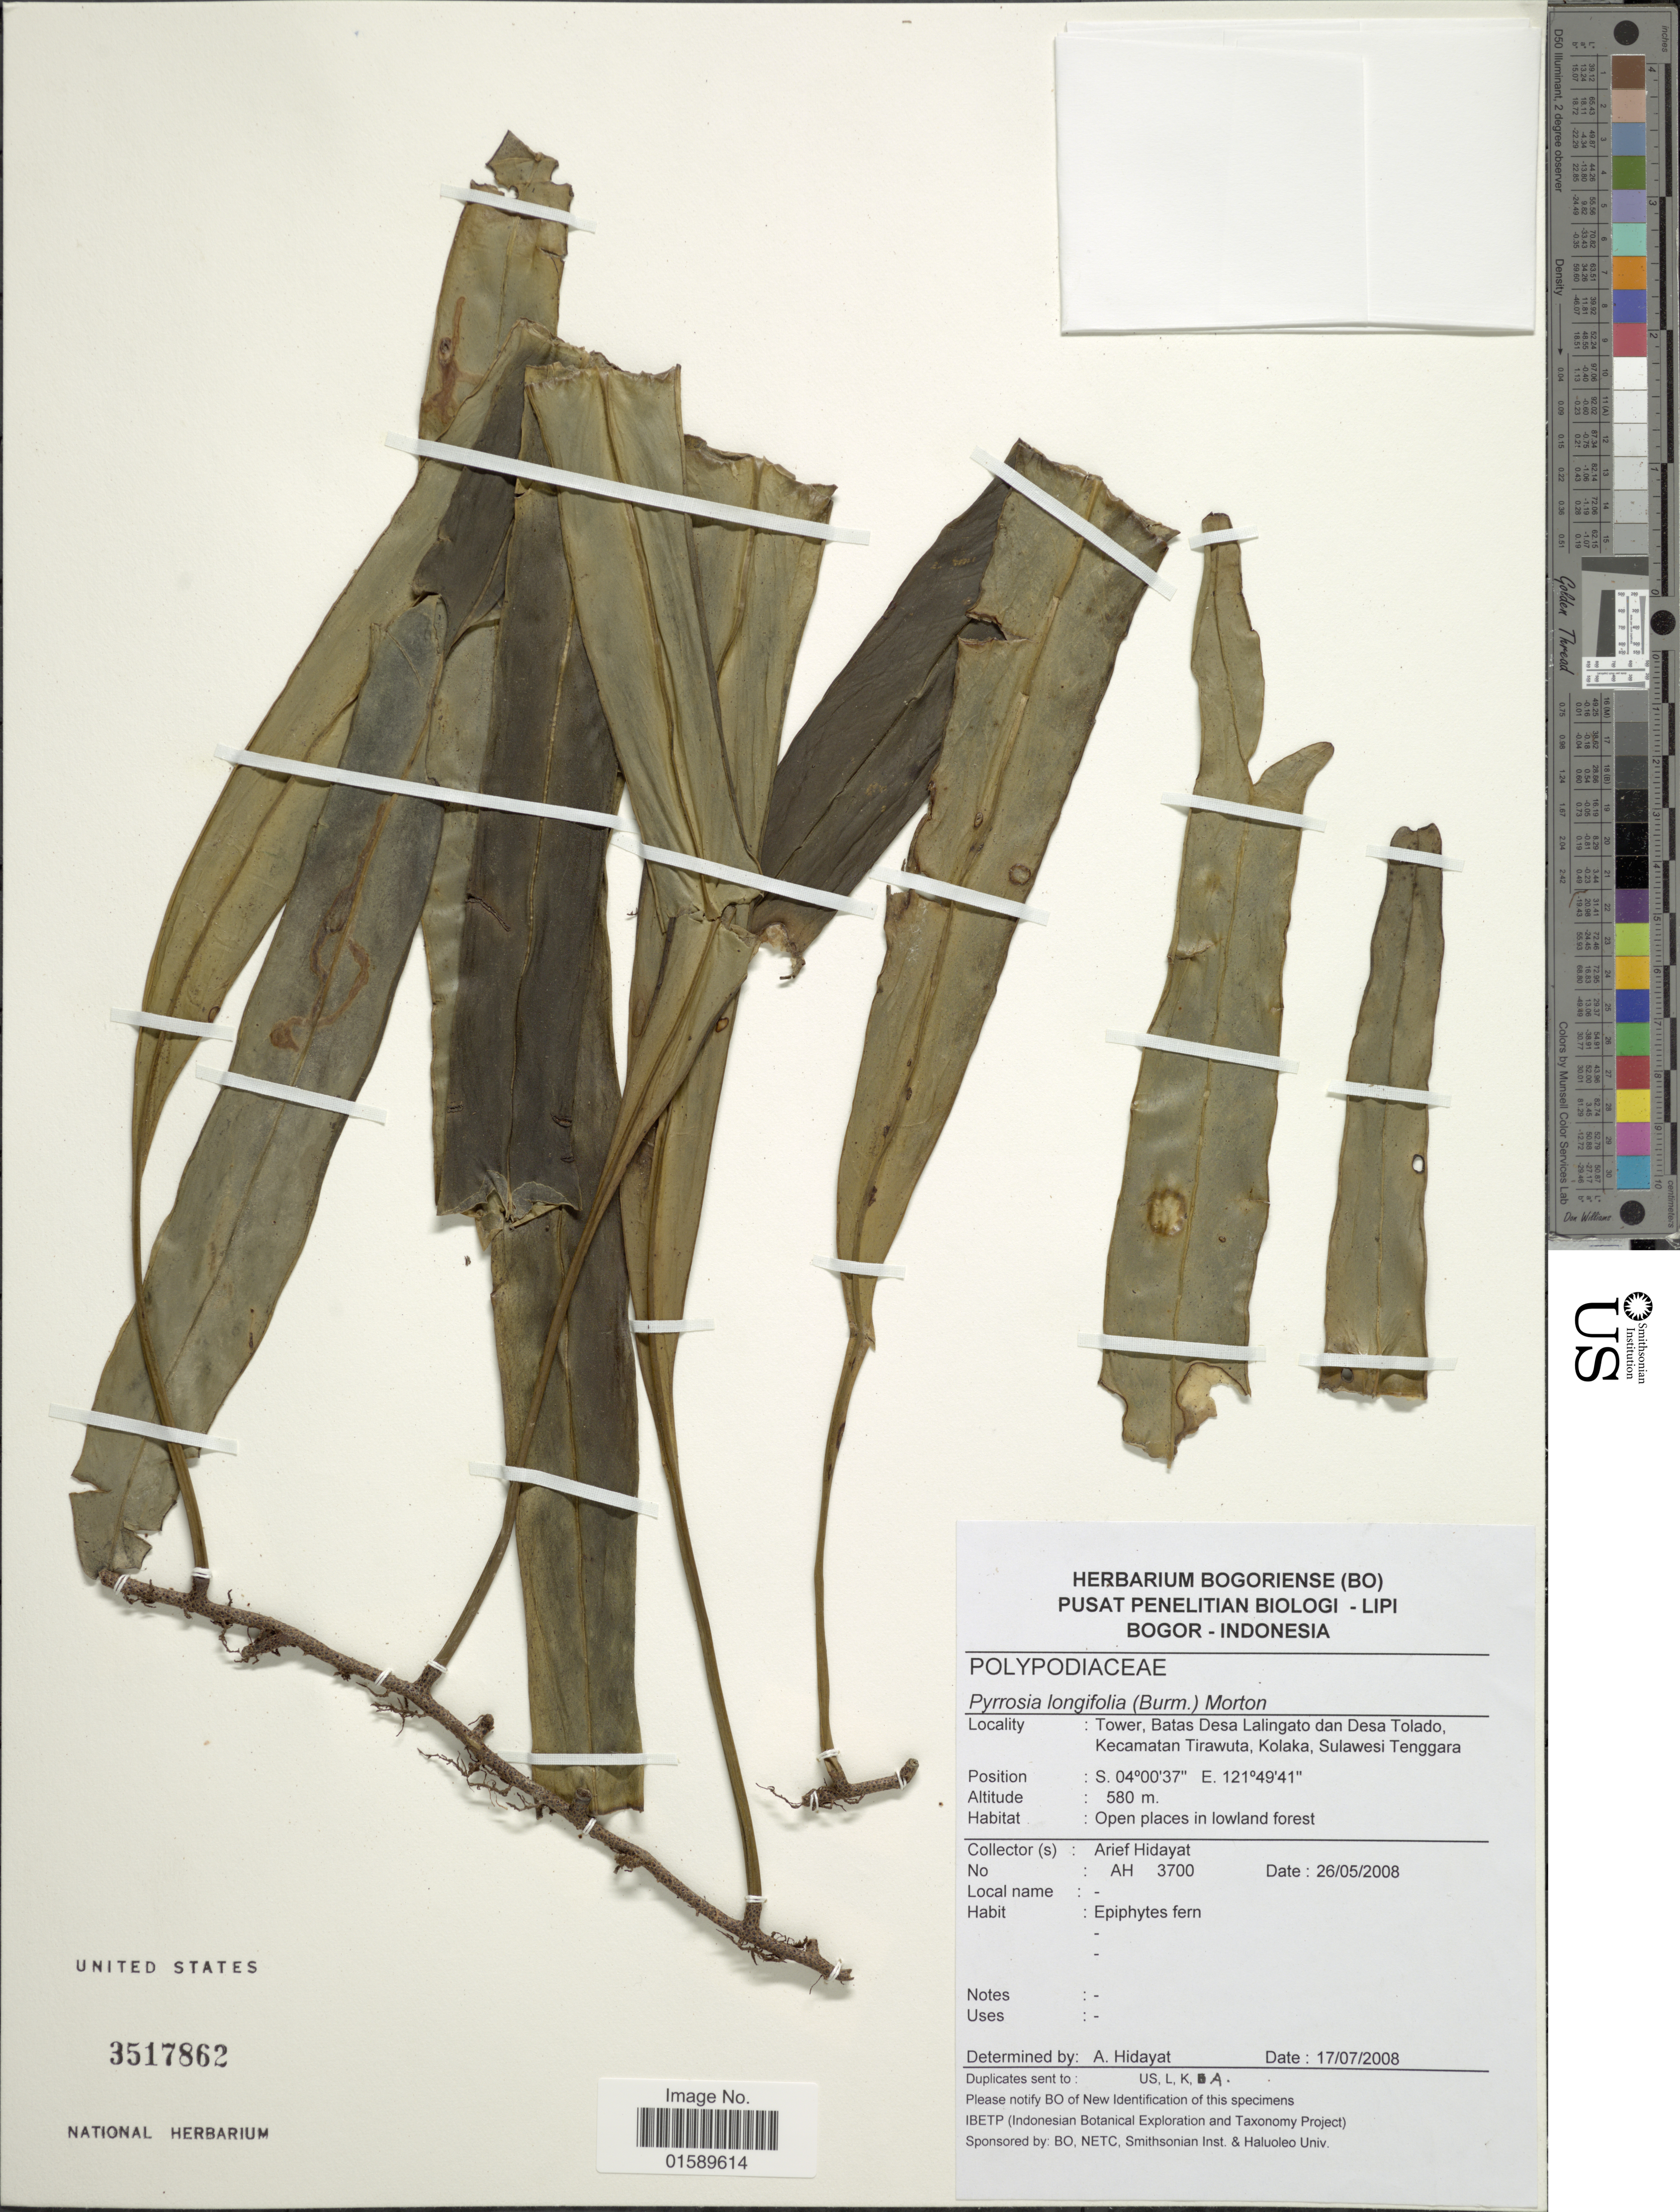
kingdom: Plantae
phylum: Tracheophyta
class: Polypodiopsida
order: Polypodiales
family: Polypodiaceae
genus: Pyrrosia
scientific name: Pyrrosia longifolia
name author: (Burm. f.) C.V. Morton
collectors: A. Hidayat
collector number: AH3700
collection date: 2008-05-26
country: Indonesia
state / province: Sulawesi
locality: Tower, Batas Desa Lalingato dan Desa Tolado, Kecamantan Tirawuta, Kolaka, Sulawesi Tenggara.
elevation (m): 580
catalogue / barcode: US 3517862